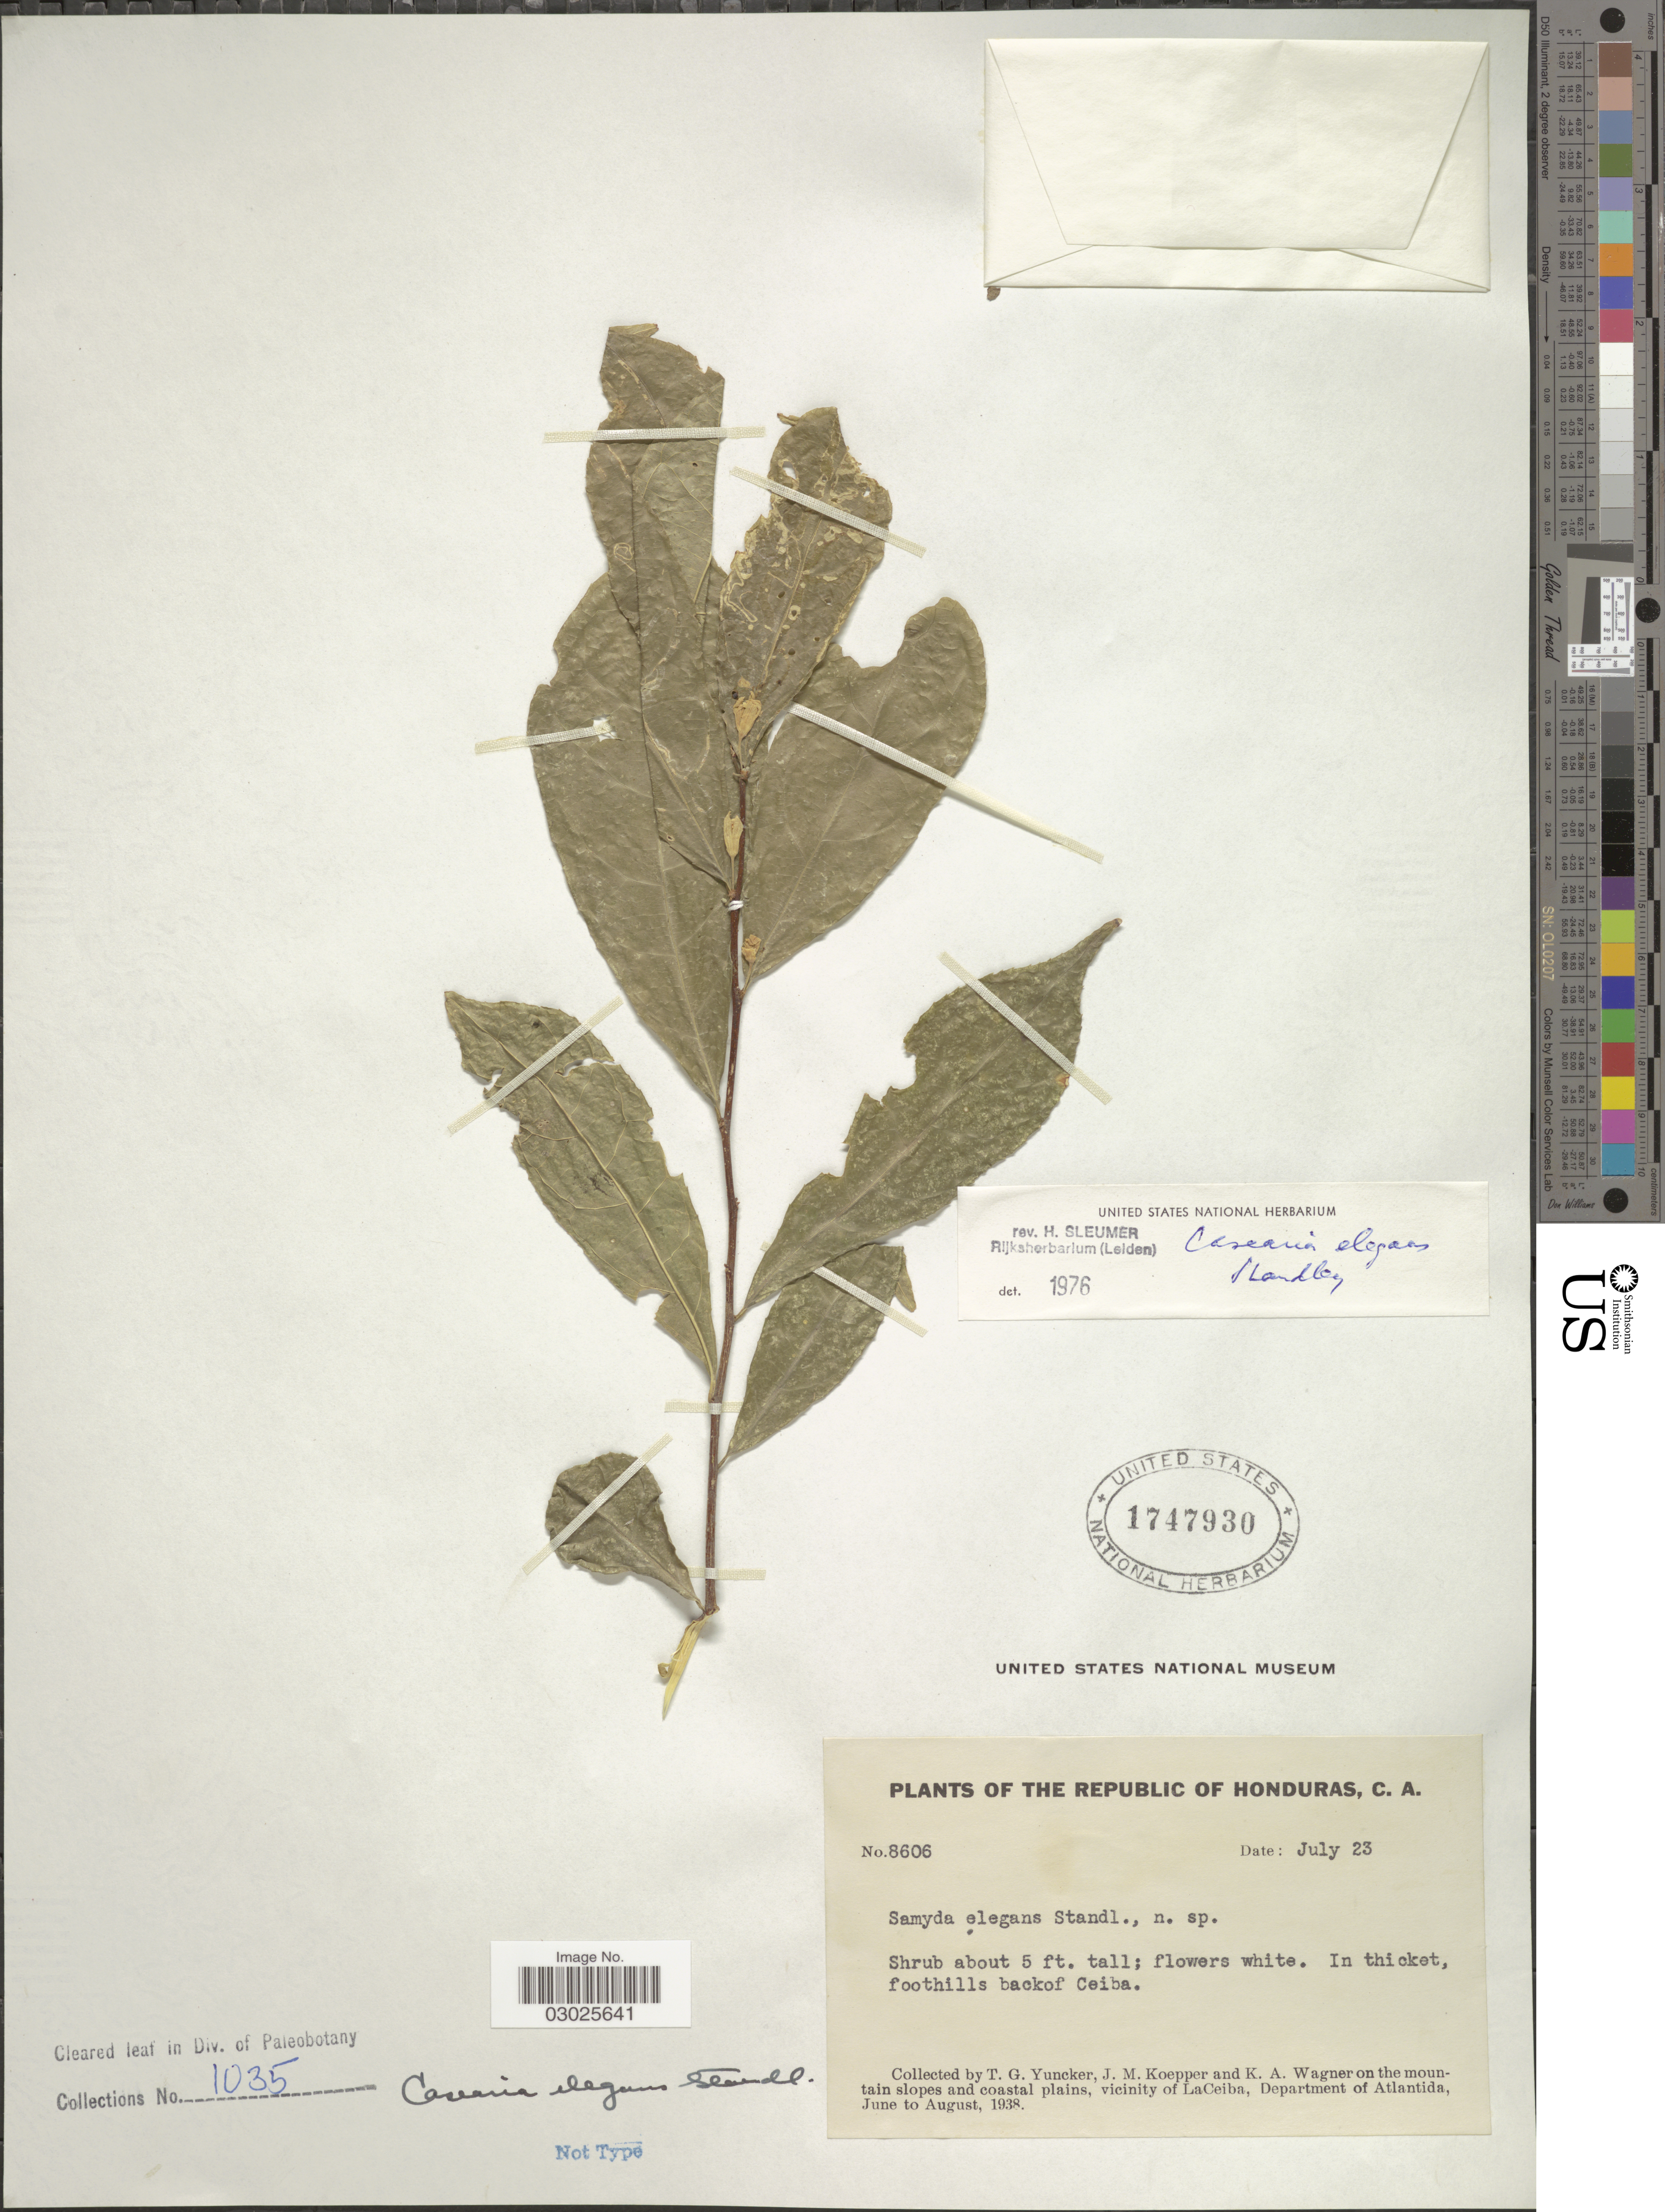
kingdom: Plantae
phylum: Tracheophyta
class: Magnoliopsida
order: Malpighiales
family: Salicaceae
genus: Casearia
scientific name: Casearia elegans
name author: Standl. in Yunck.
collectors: T. G. Yuncker, J. M. Koepper & K. A. Wagner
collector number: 8606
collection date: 1938-07-23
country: Honduras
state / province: Atlántida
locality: The Republic of Honduras. In thicket, foothills backof Ceiba, on the mountain slopes and coastal plains, vicinity of LaCeiba, Department of Atlantida.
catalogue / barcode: US 1747930